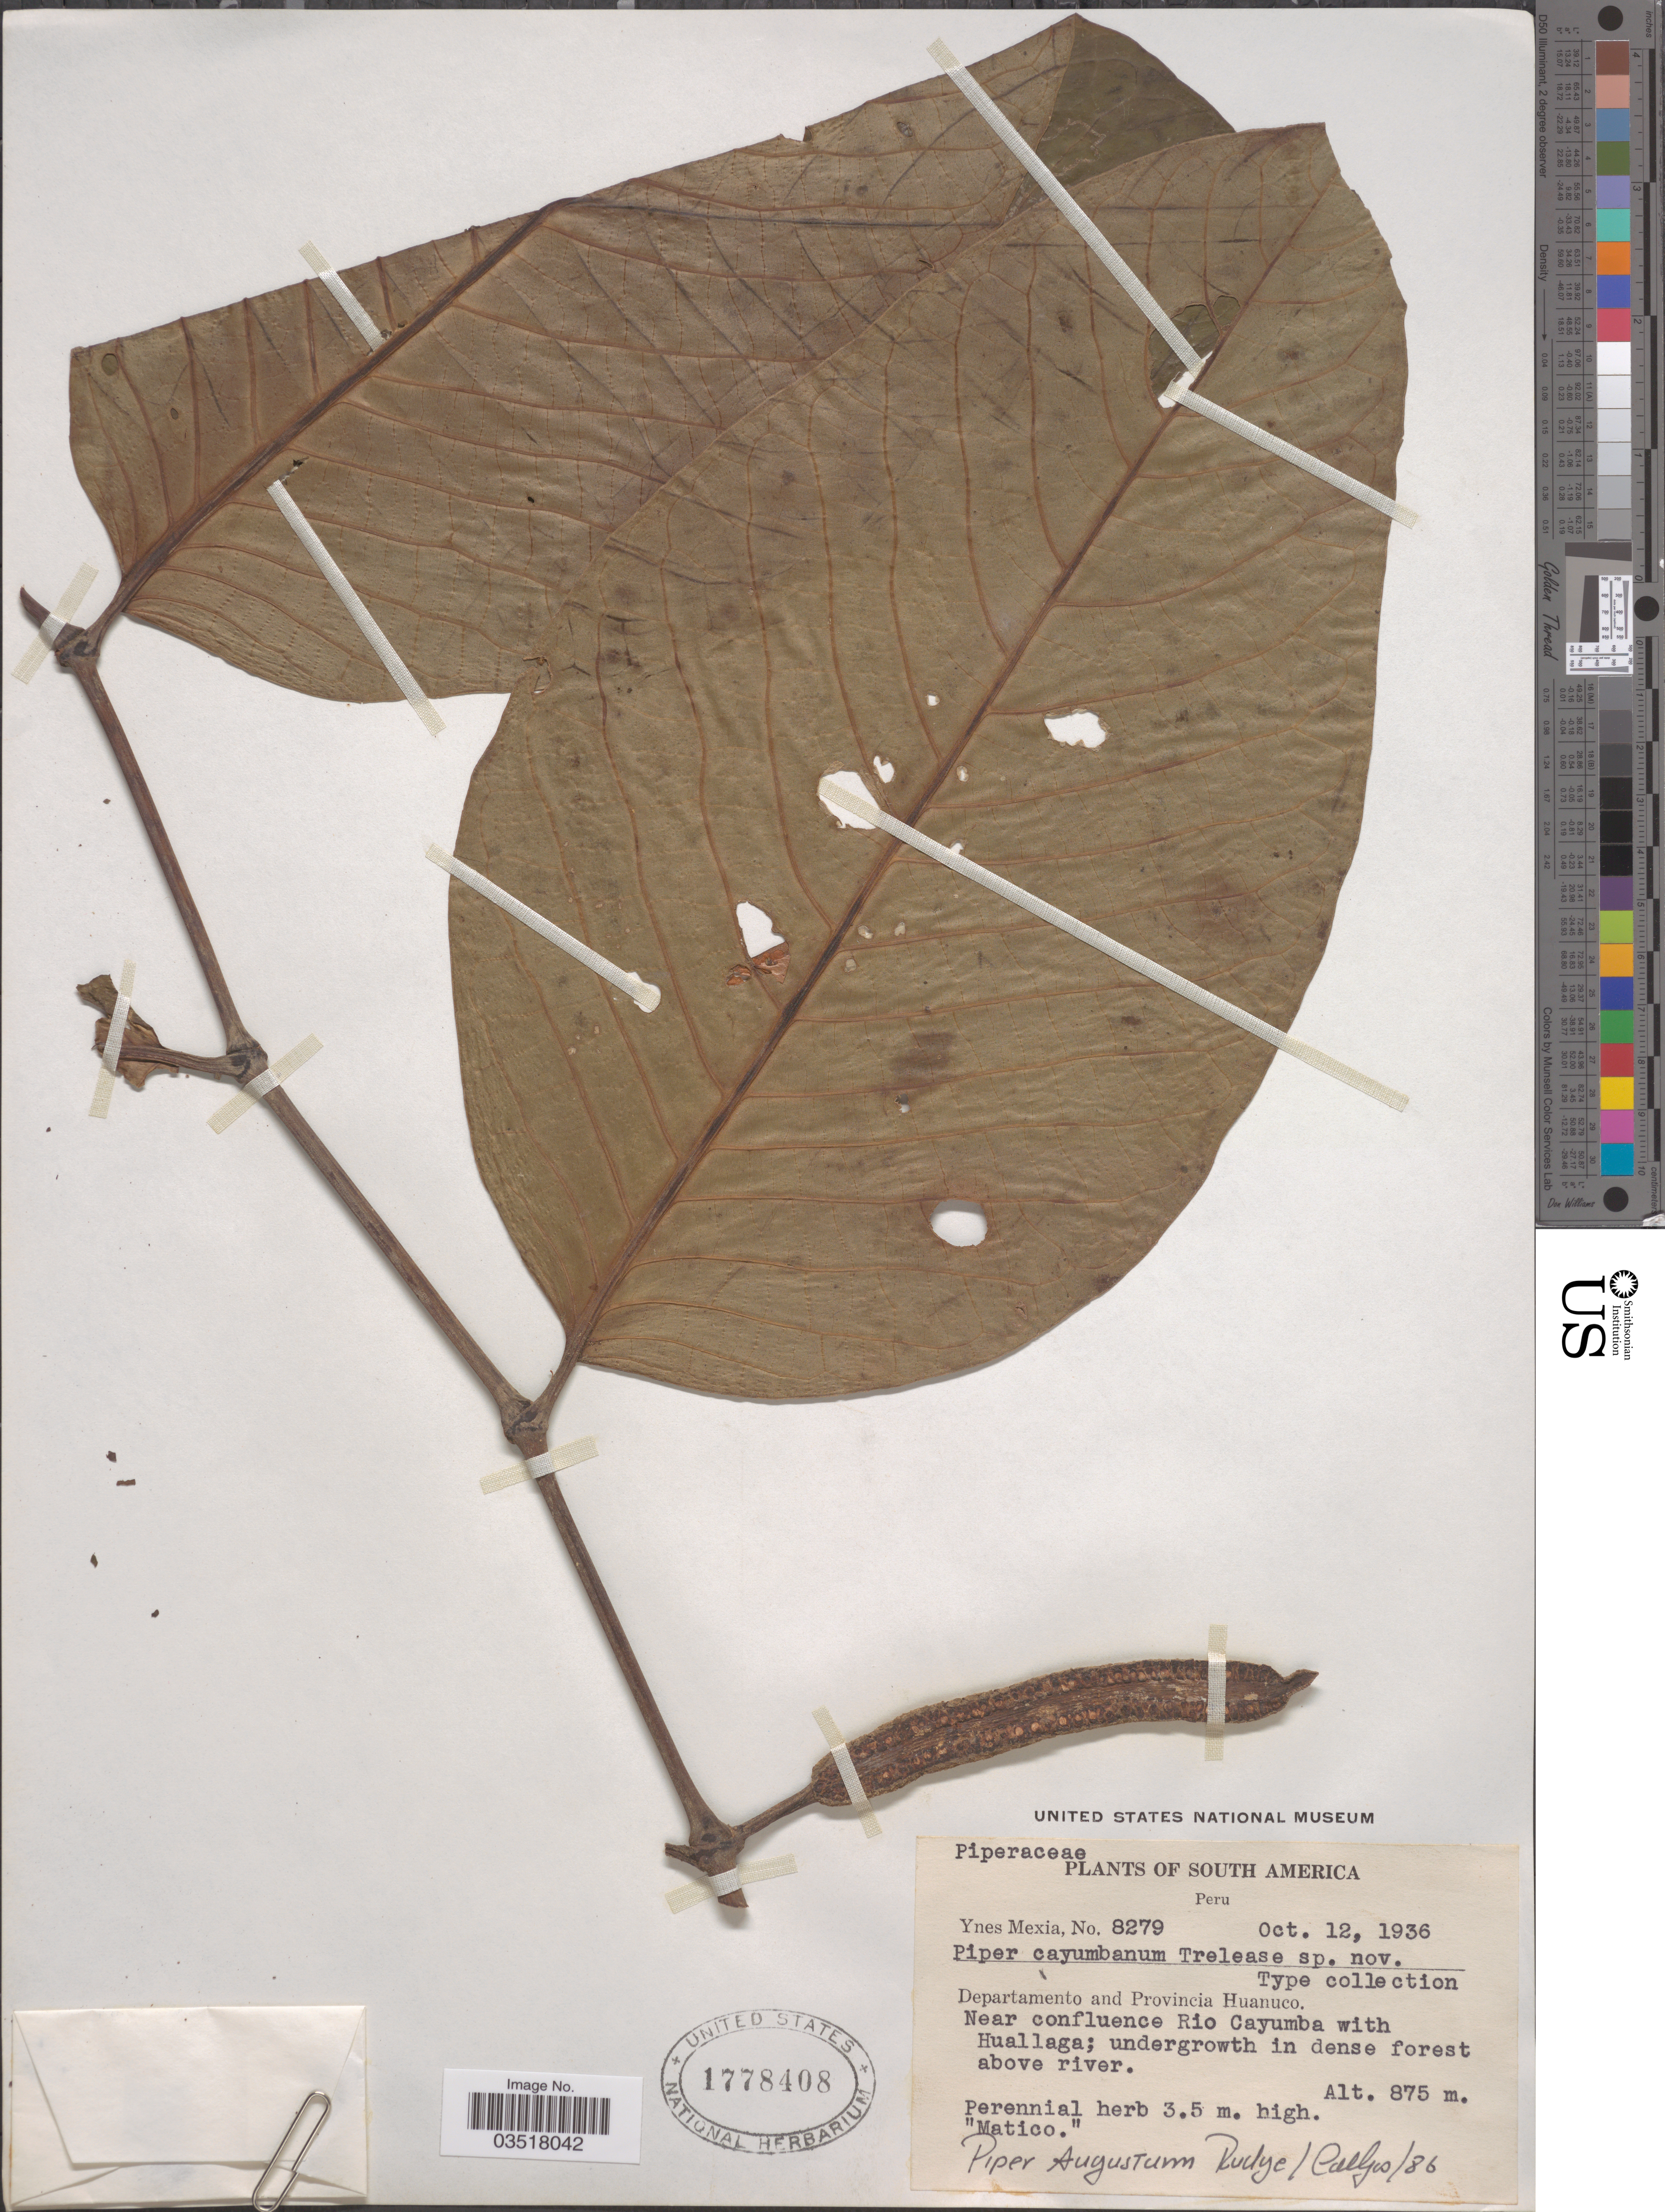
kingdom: Plantae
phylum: Tracheophyta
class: Magnoliopsida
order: Piperales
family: Piperaceae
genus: Piper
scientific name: Piper augustum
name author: Rudge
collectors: Y. Mexia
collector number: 8279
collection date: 1936-10-12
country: Peru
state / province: Huánuco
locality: Departamento and Provincia Huanuco. Near confluence Rio Cayumba with Huallaga.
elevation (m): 875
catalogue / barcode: US 1778408